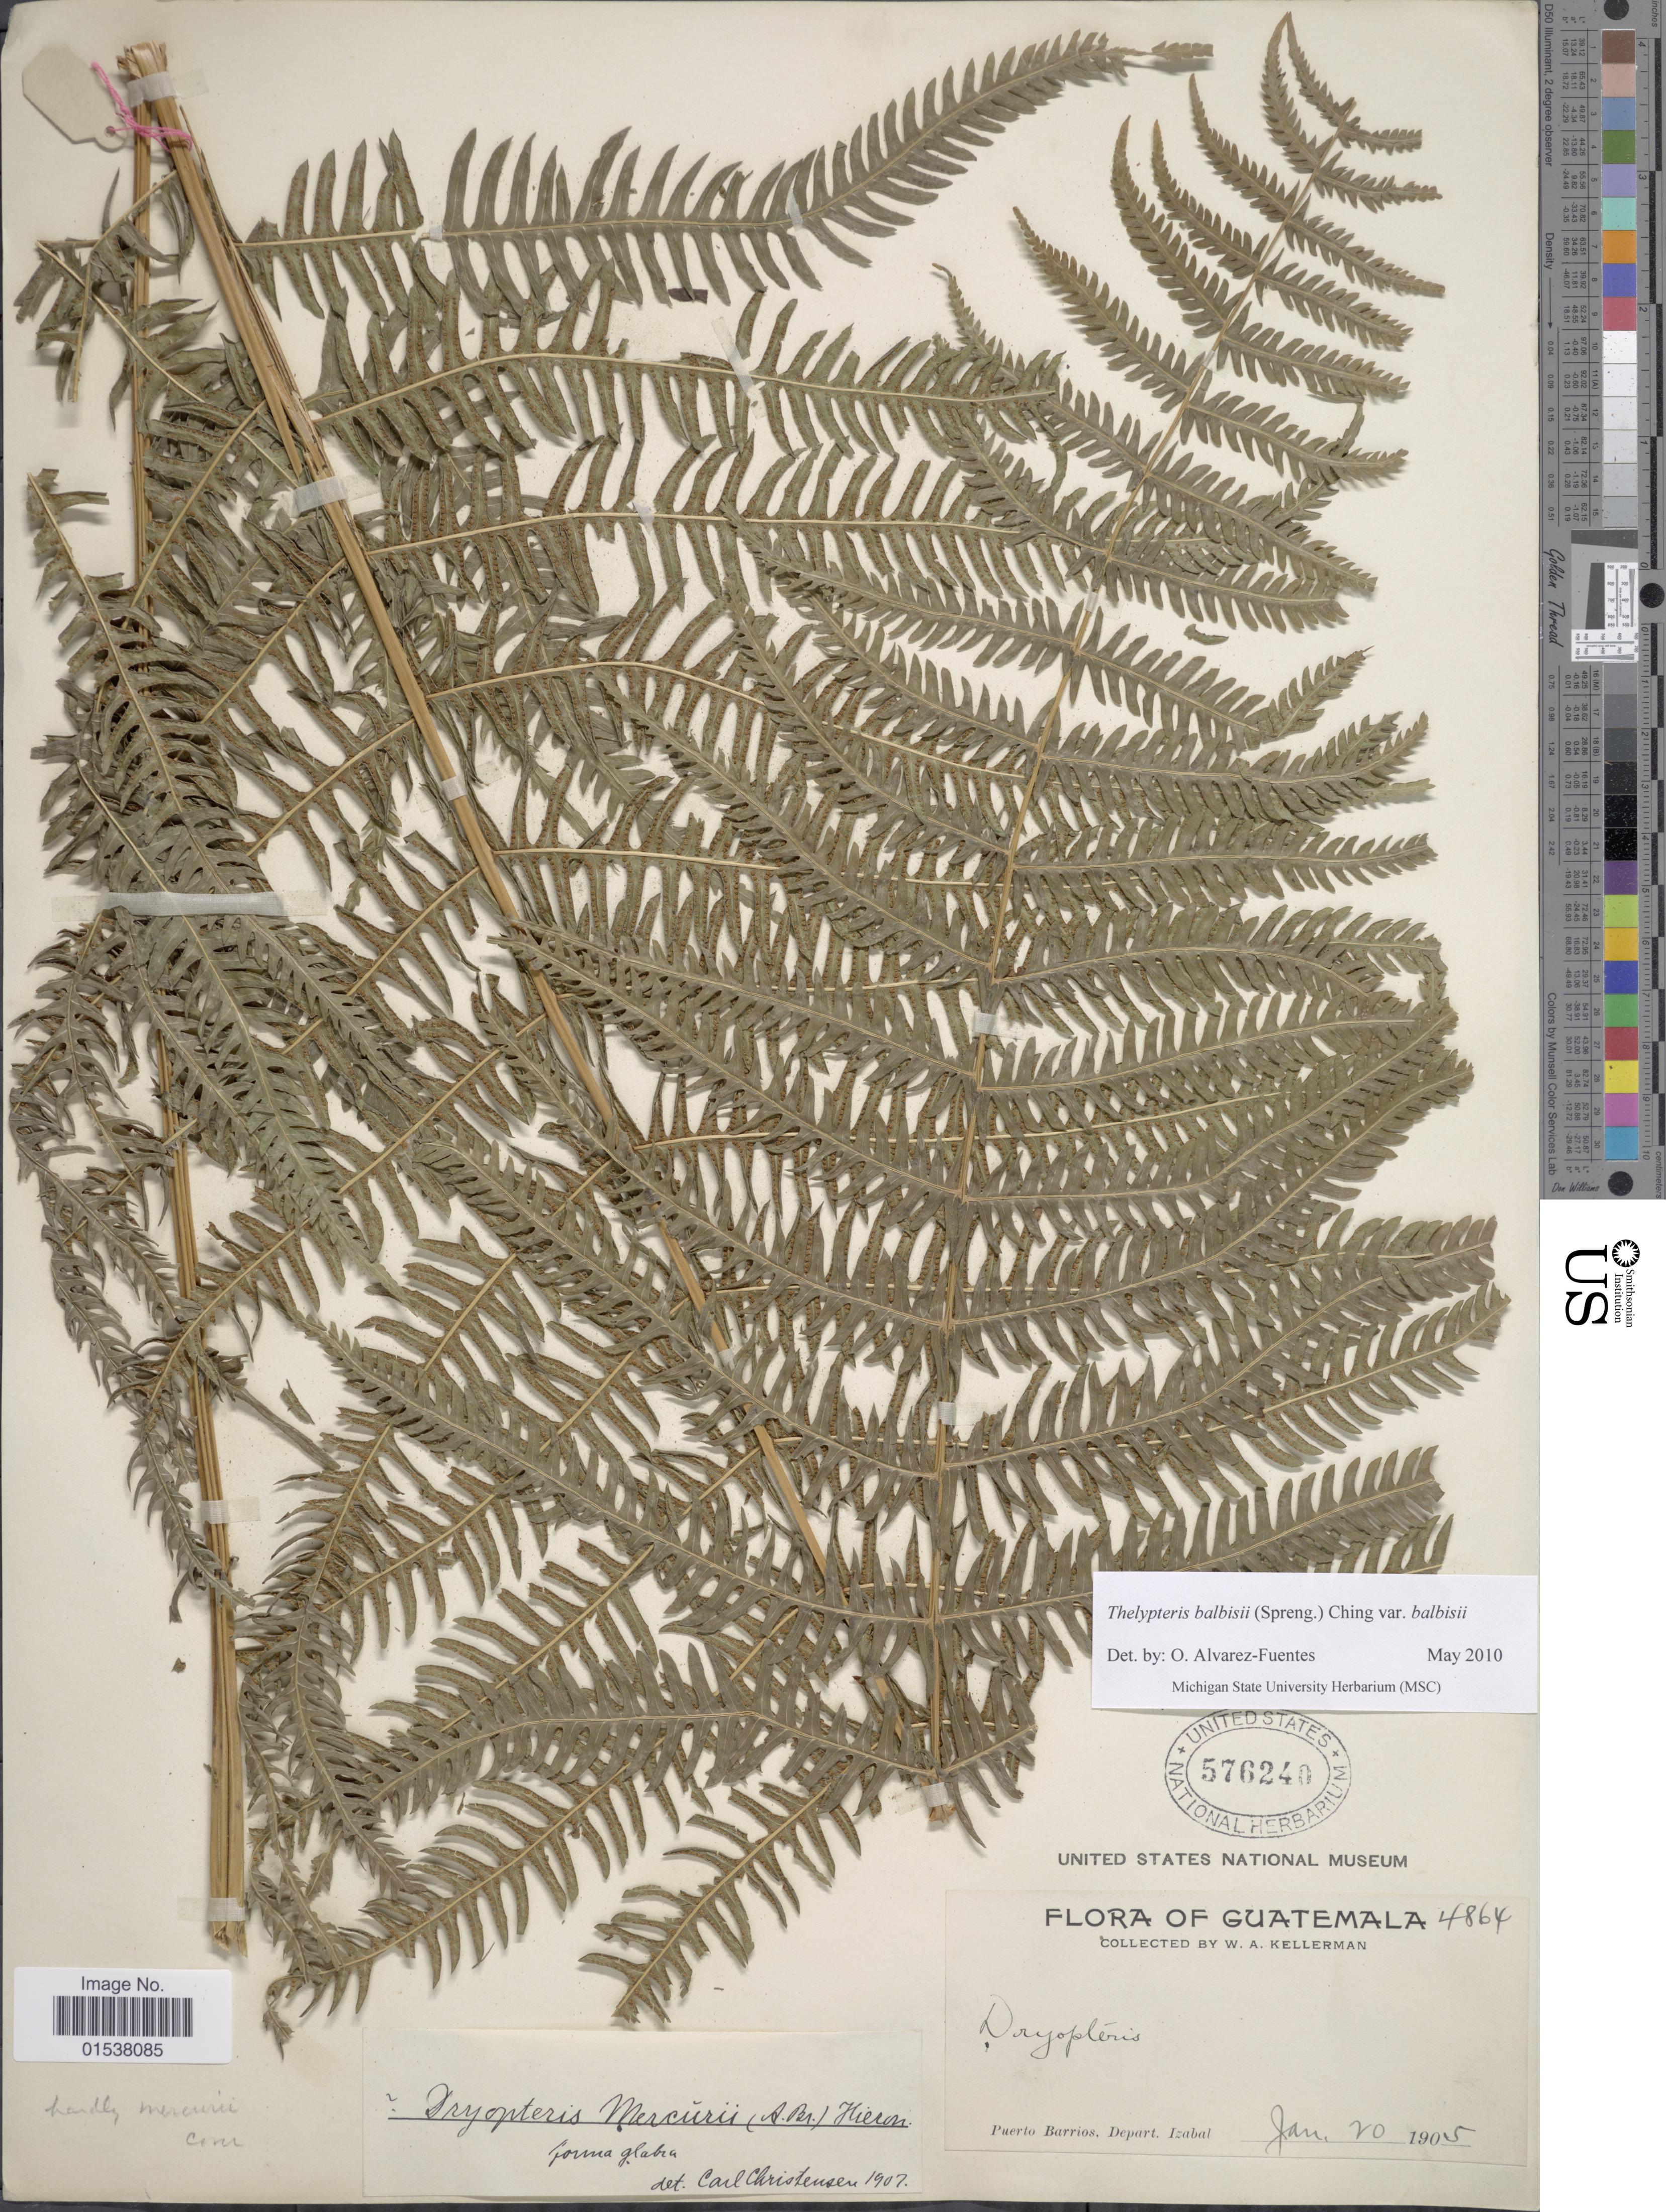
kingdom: Plantae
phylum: Tracheophyta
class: Polypodiopsida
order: Polypodiales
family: Thelypteridaceae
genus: Amauropelta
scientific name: Amauropelta balbisii (Spreng.) comb. nov., ined. 2015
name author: (Spreng.)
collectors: W. Kellerman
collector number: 4864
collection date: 1905-01-20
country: Guatemala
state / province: Izabal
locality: Puerto Barrios, Depart. Izabal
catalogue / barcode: US 576240